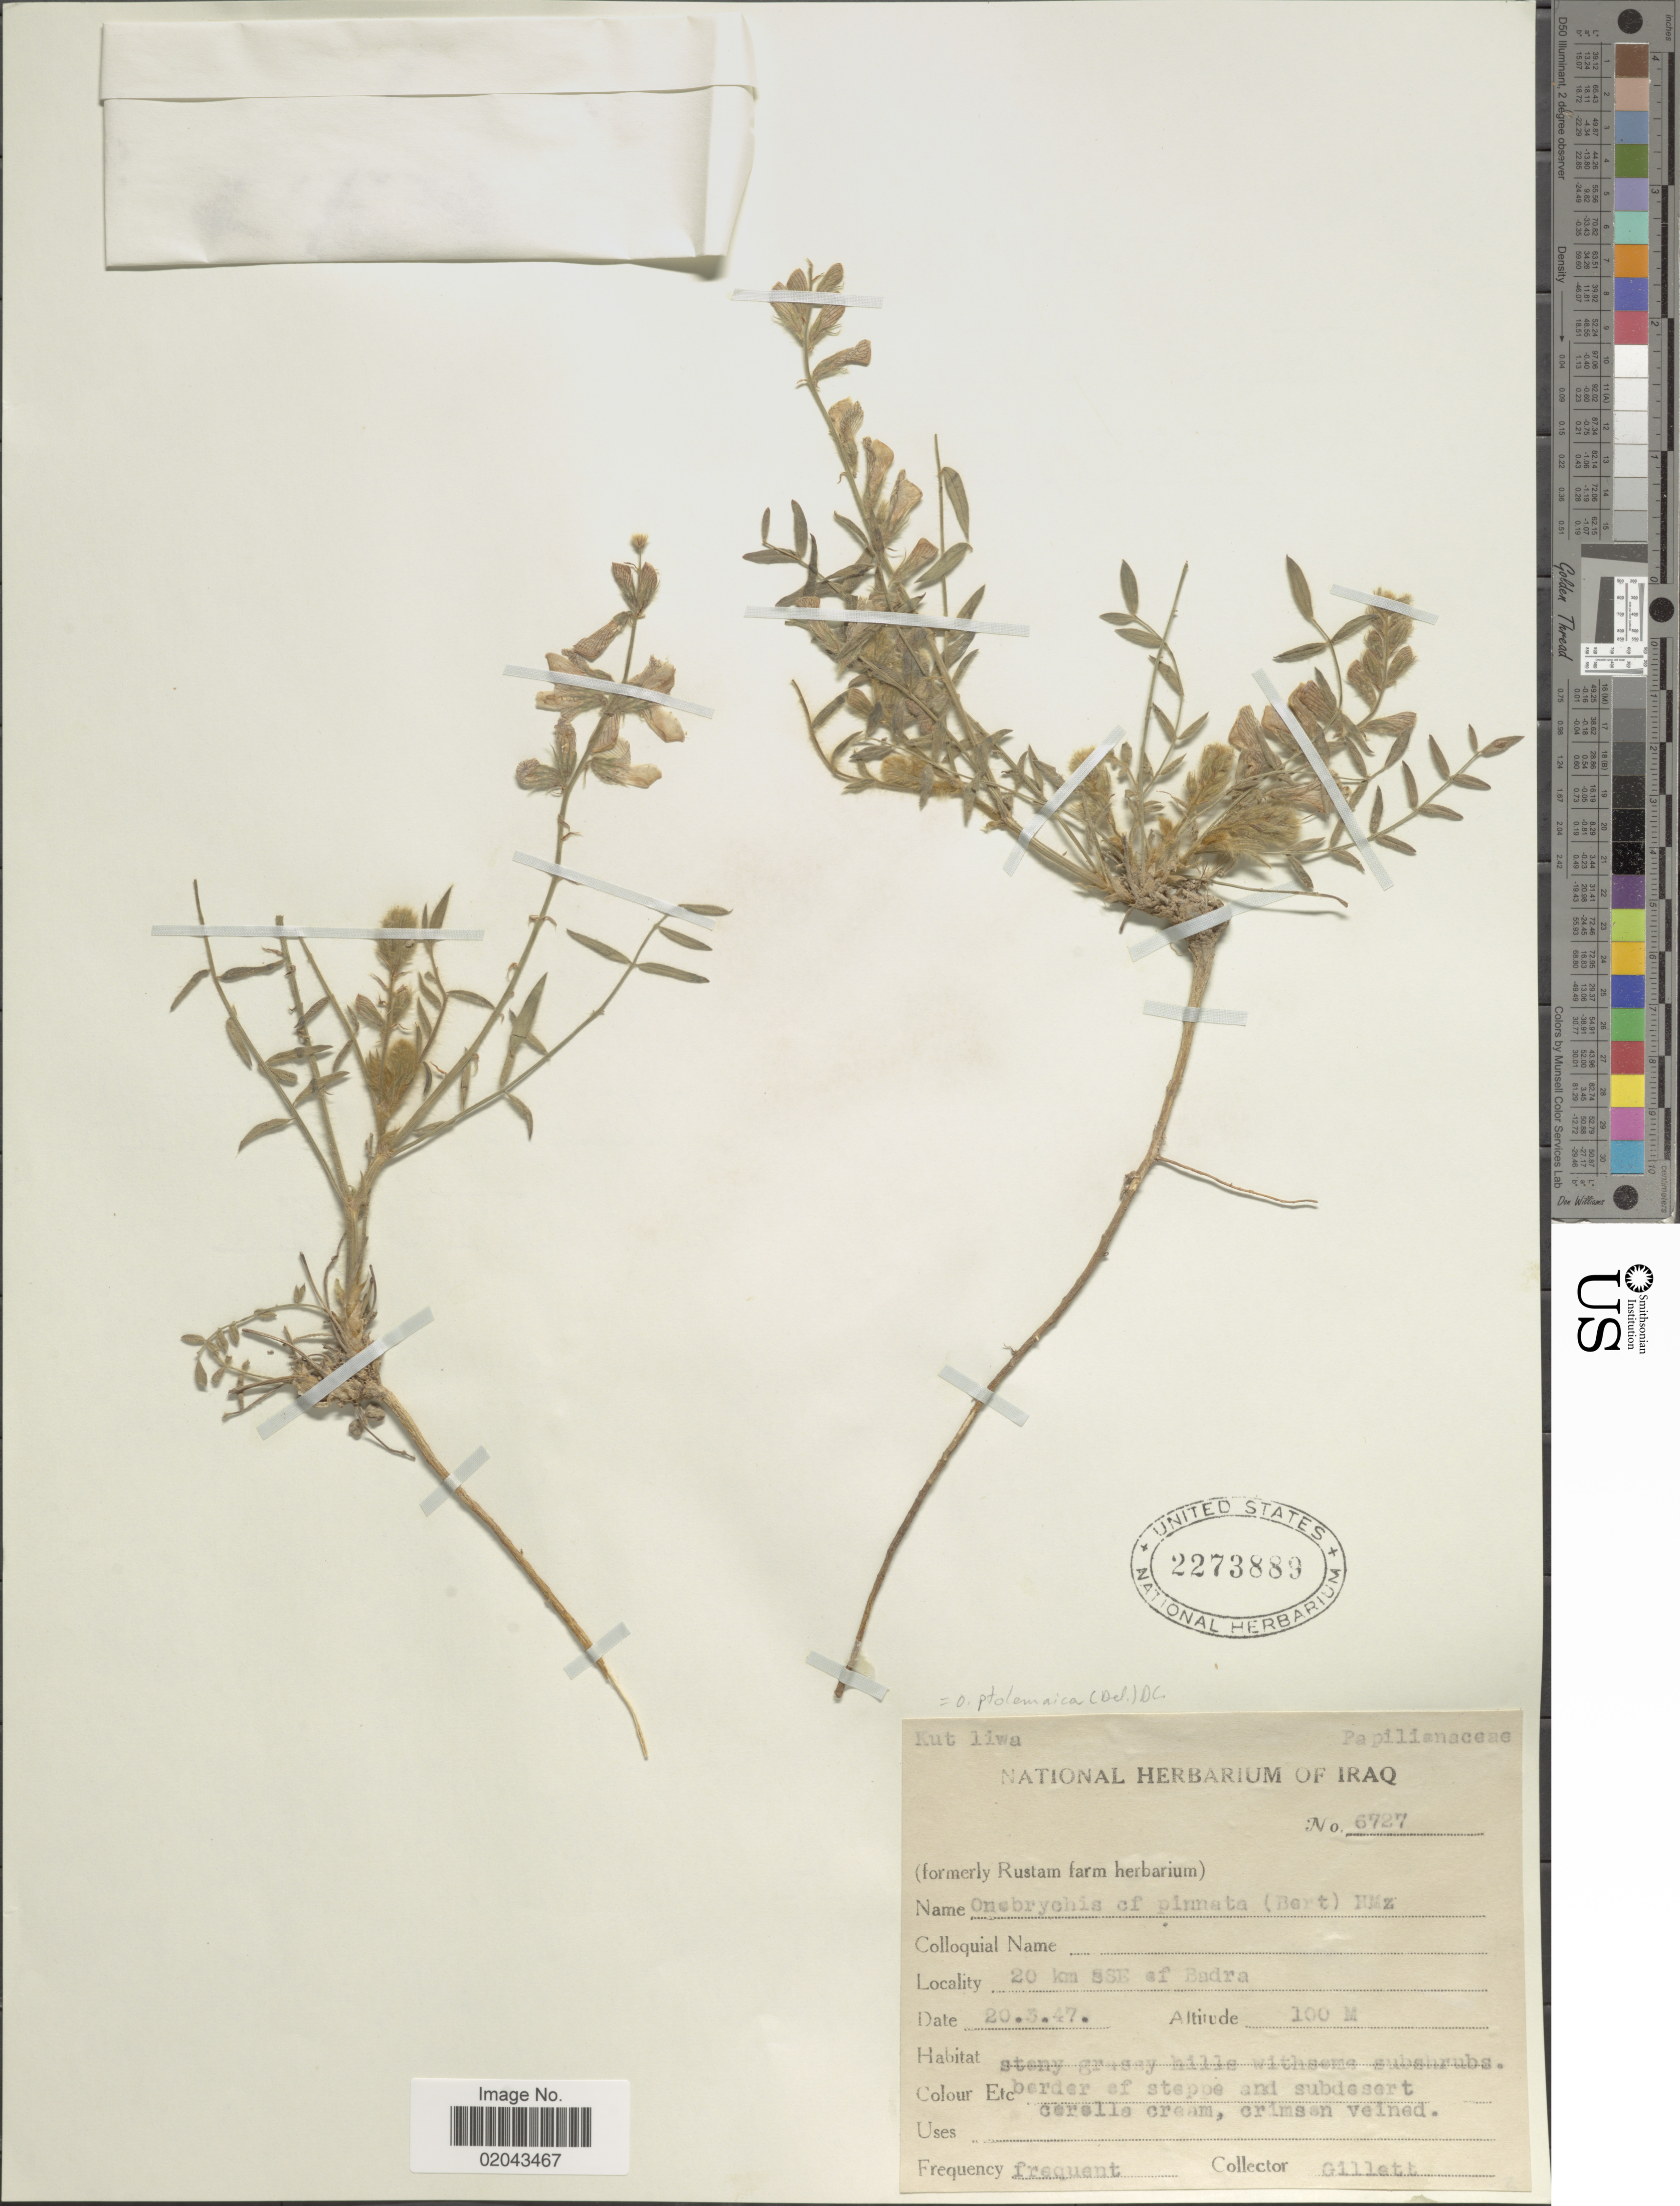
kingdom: Plantae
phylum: Tracheophyta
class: Magnoliopsida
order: Fabales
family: Fabaceae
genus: Onobrychis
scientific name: Onobrychis ptolemaica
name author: (Delile) DC.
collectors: Gillett, --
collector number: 6727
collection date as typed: Transcribed d/m/y: 20/3/47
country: Iraq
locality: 20 km SSe of Badra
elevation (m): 100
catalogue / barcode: US 2273889